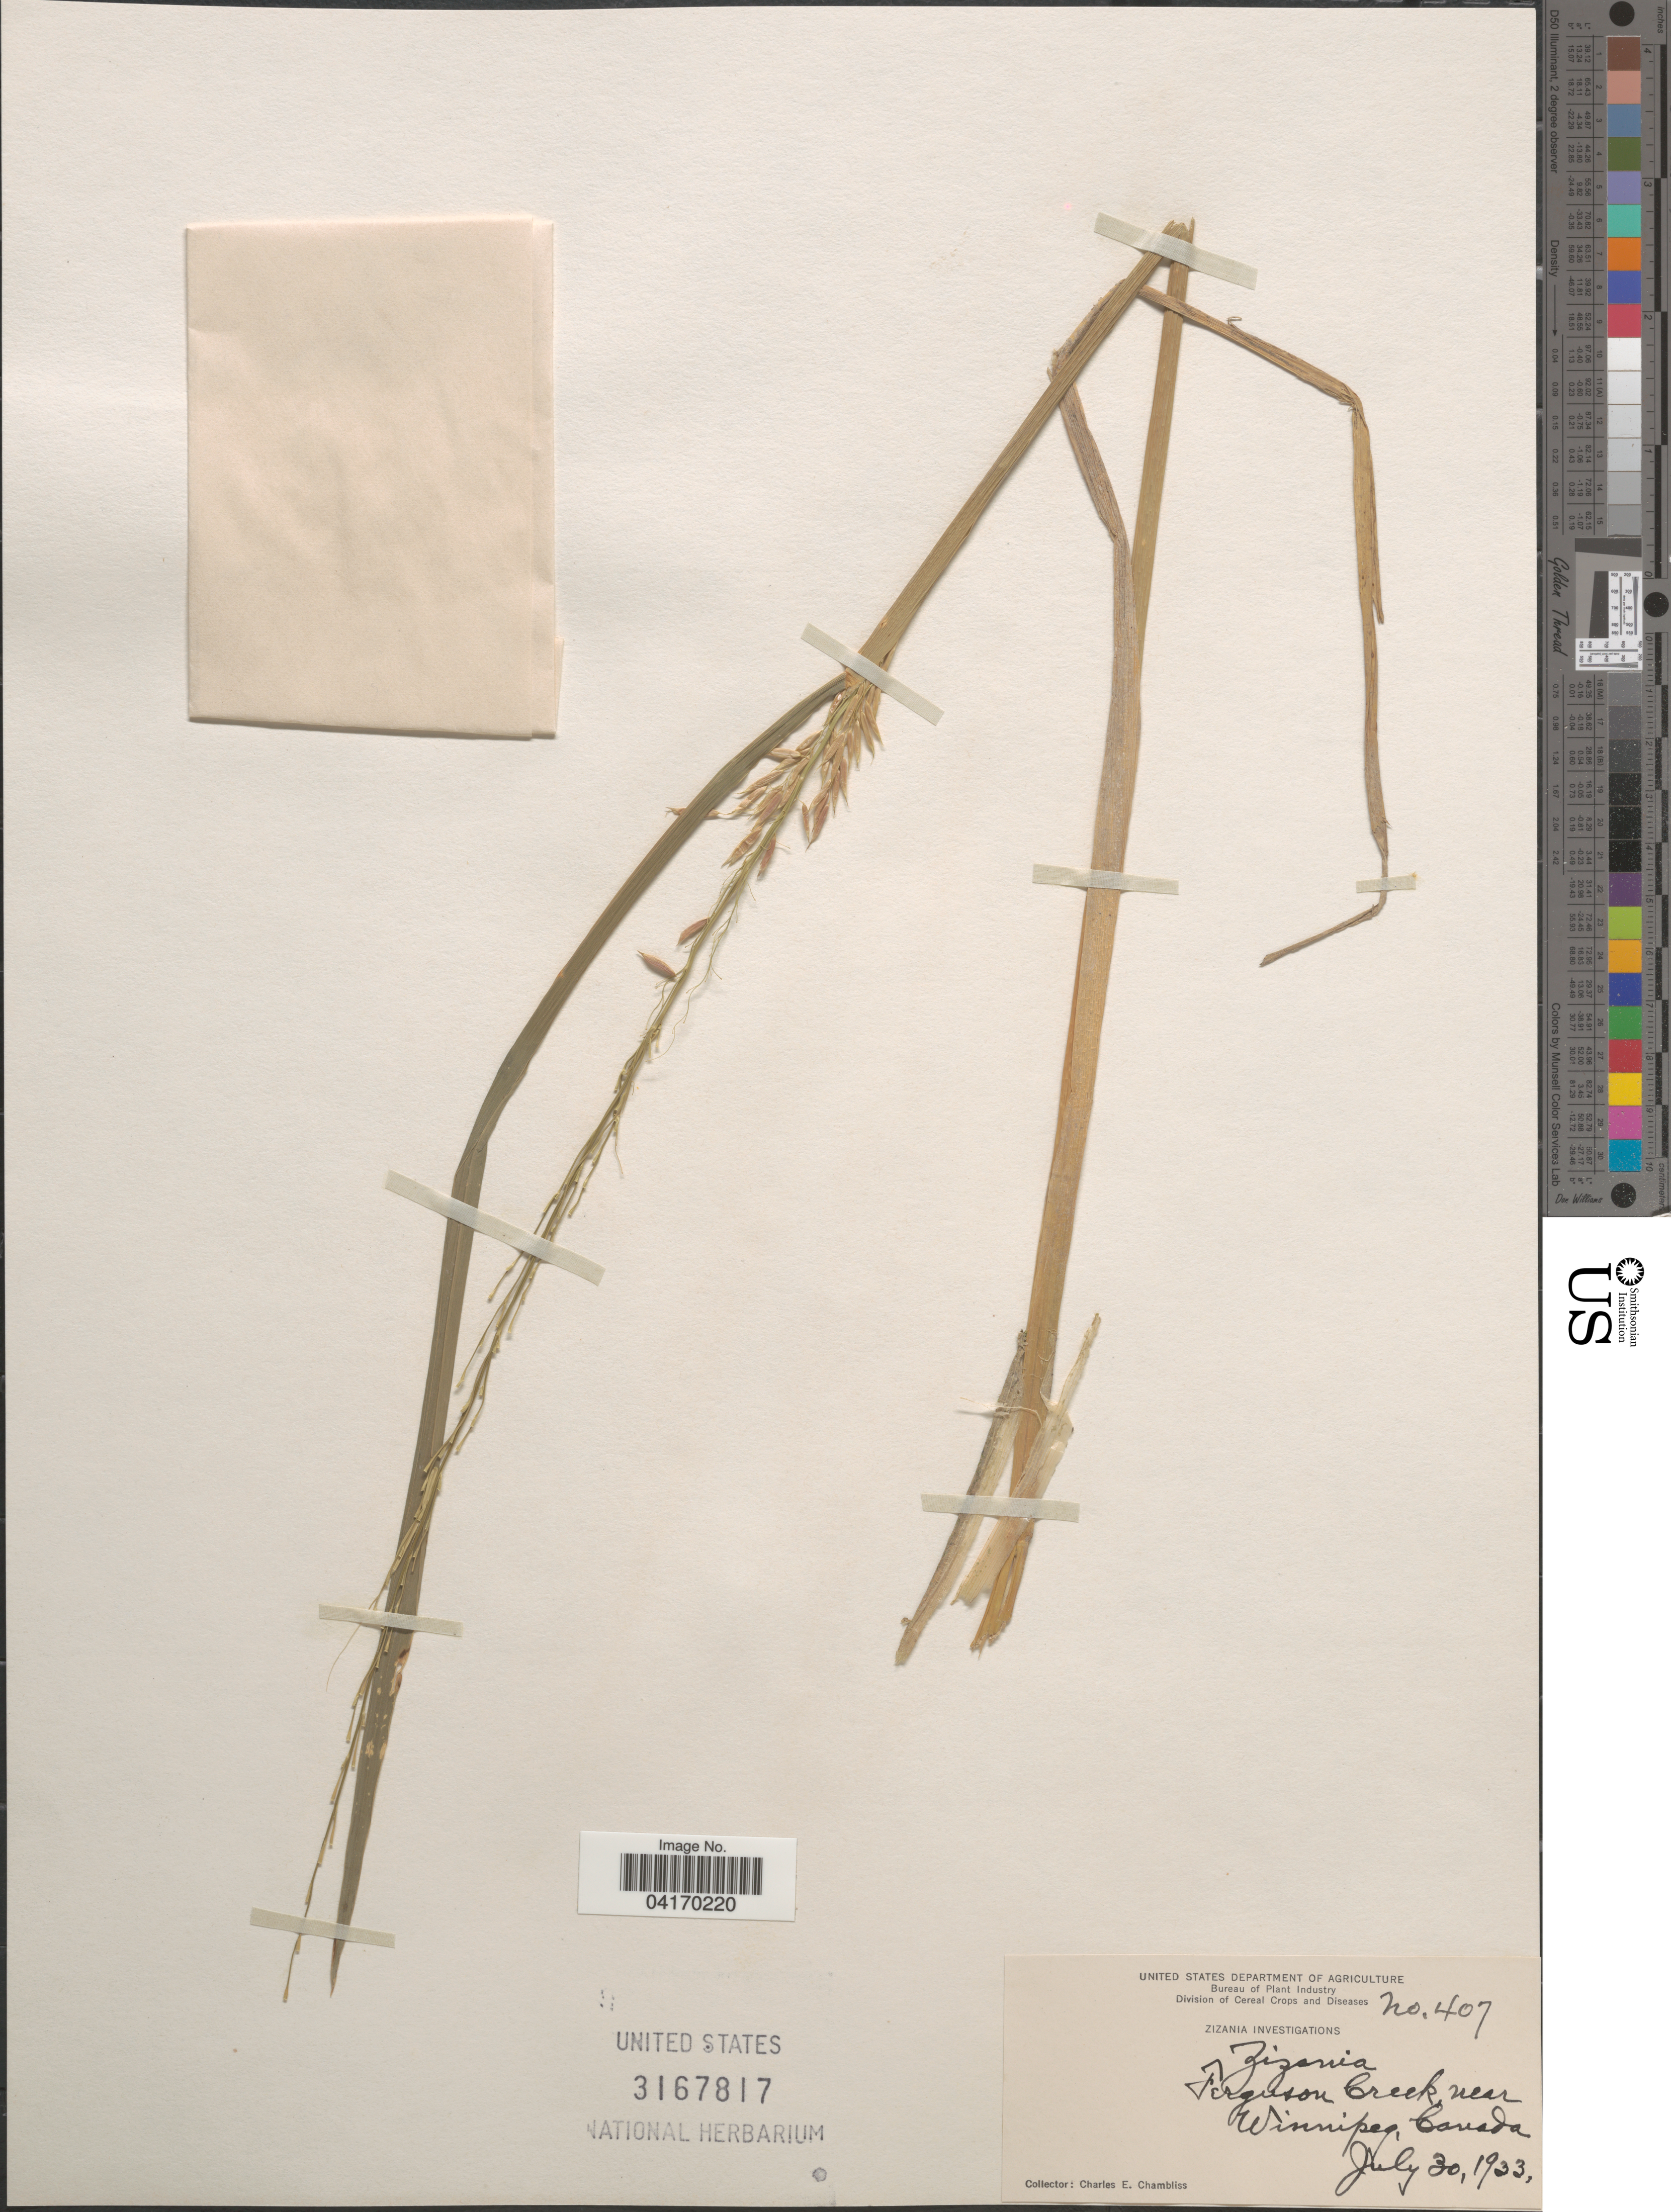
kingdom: Plantae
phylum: Tracheophyta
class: Liliopsida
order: Poales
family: Poaceae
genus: Zizania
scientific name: Zizania palustris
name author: L.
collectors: C. Chambliss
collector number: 407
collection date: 1933-07-30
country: Canada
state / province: Manitoba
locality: Ferguson Creek near Winnipeg.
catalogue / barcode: US 3167817